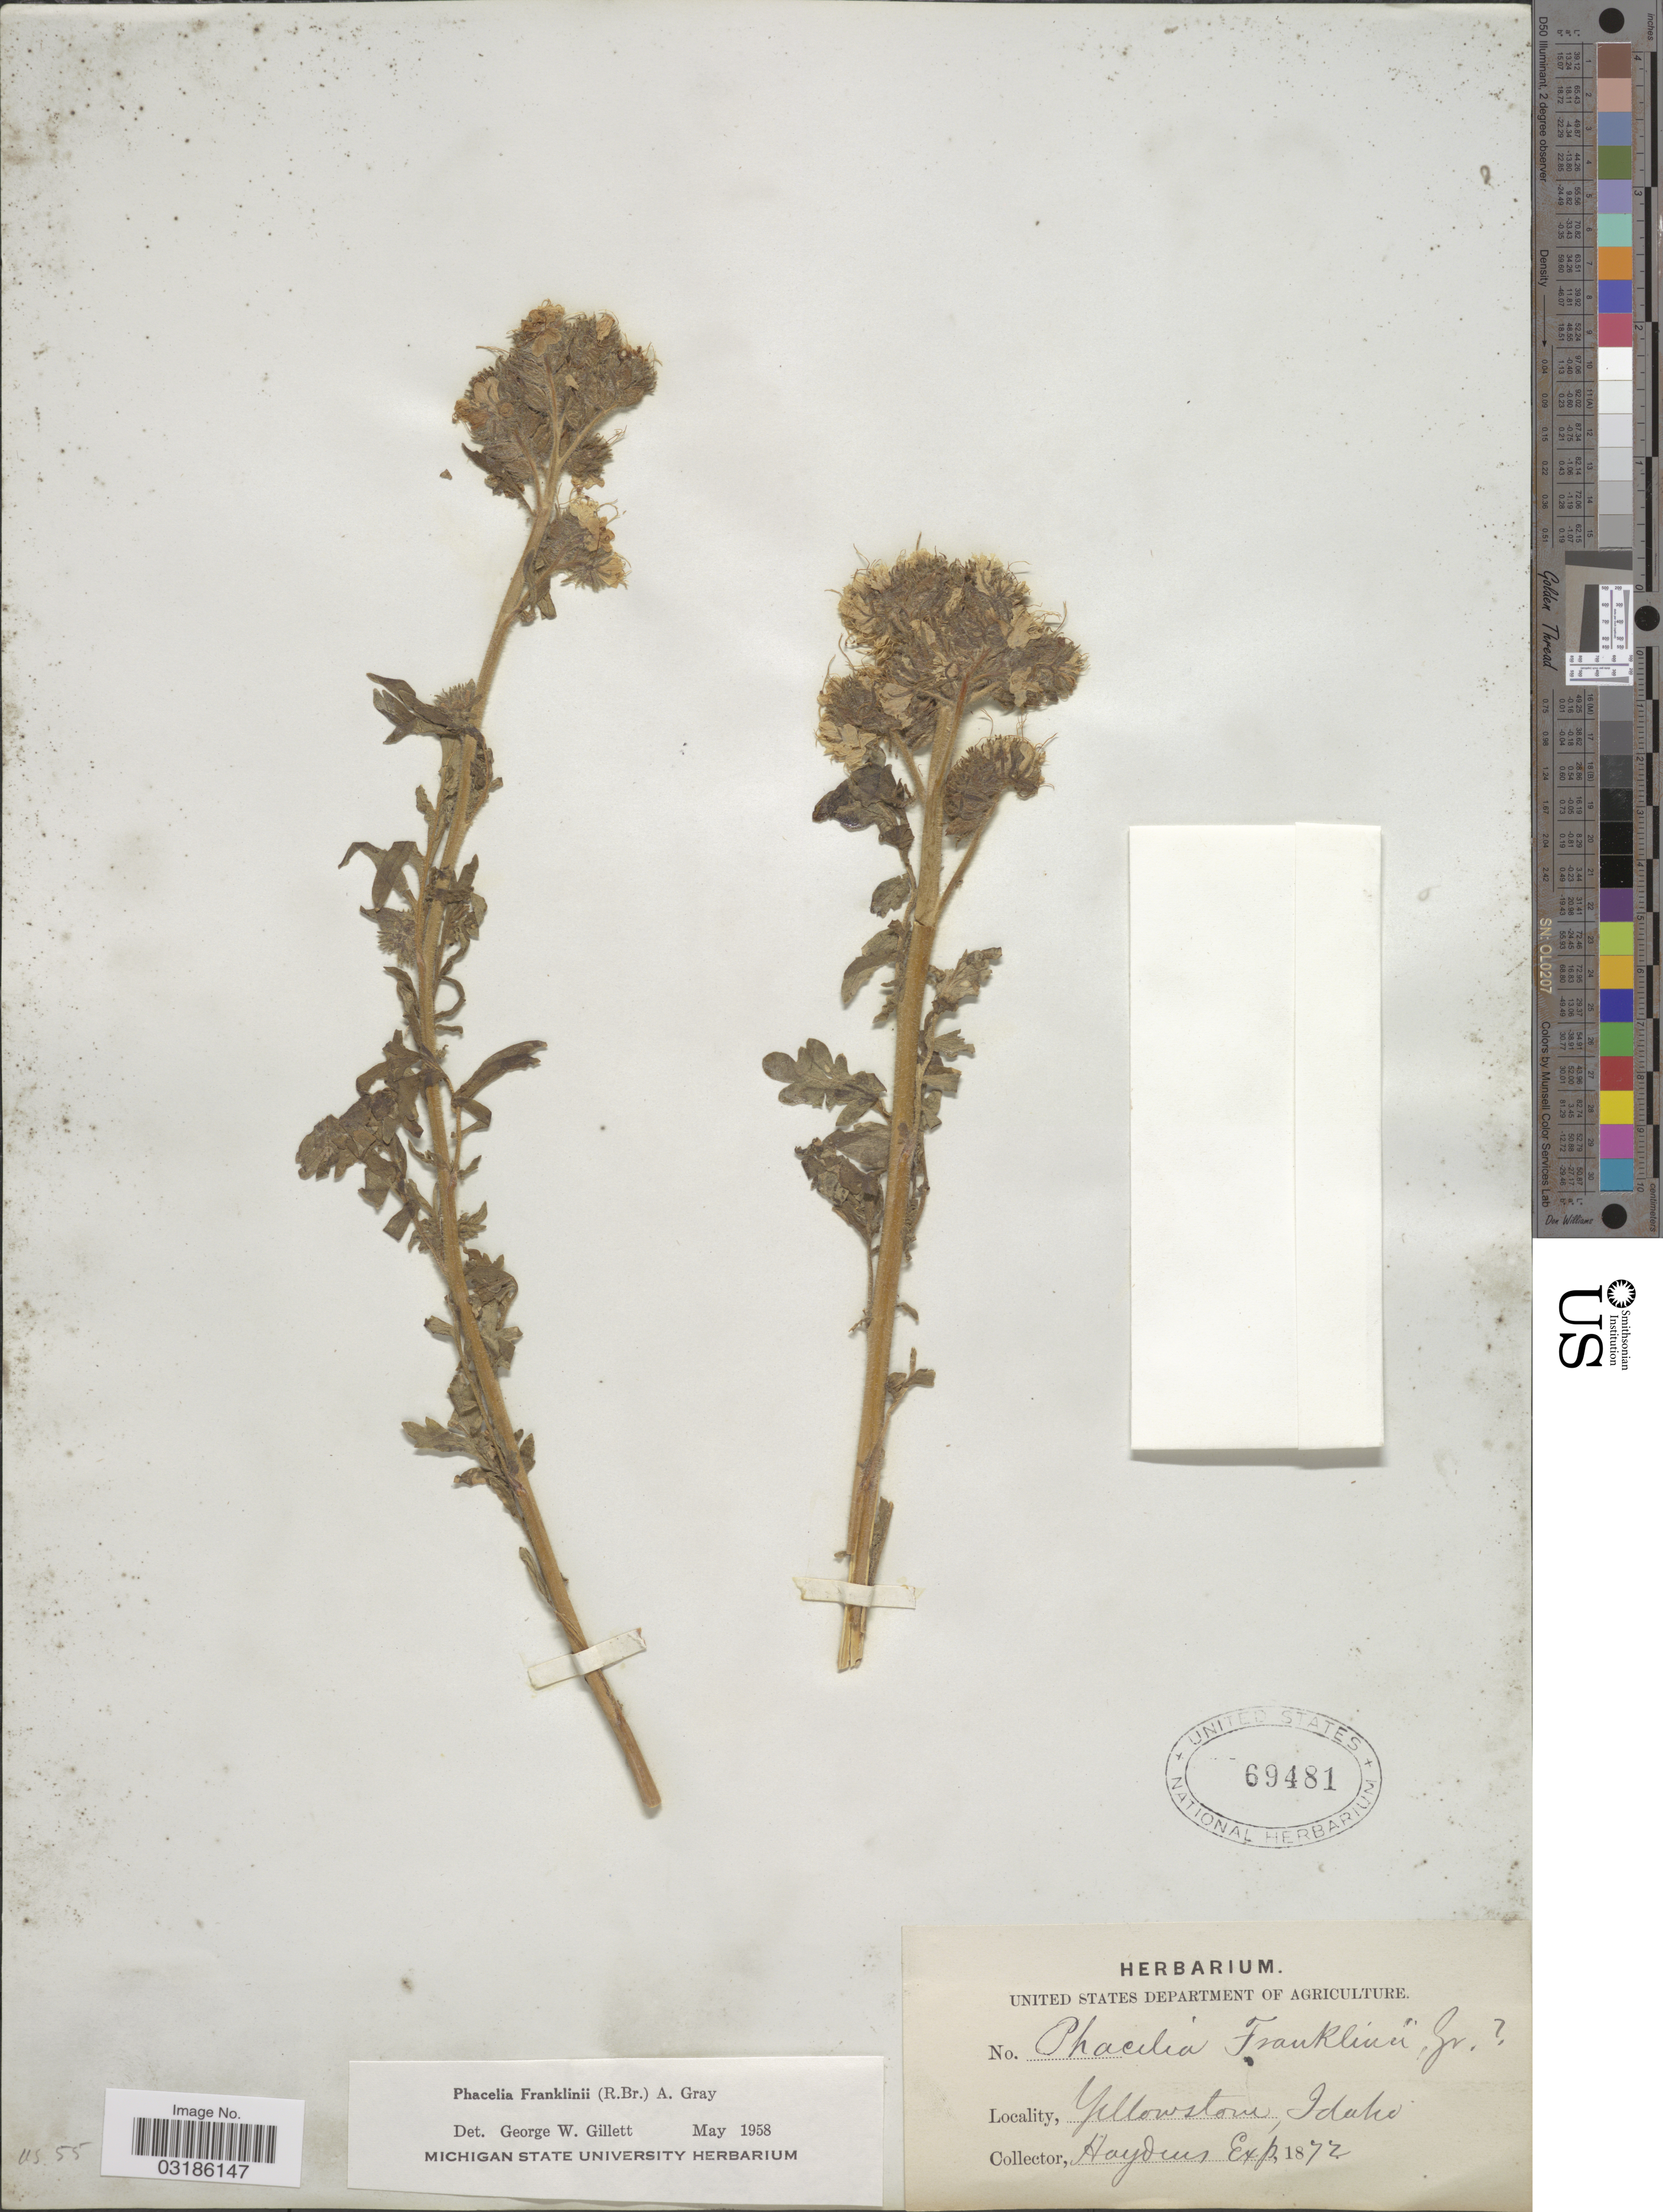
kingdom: Plantae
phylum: Tracheophyta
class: Magnoliopsida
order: Boraginales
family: Hydrophyllaceae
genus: Phacelia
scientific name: Phacelia franklinii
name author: Nutt.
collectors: Hayden Exped.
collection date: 1872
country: United States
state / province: Idaho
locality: Yellowstone.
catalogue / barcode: US 69481